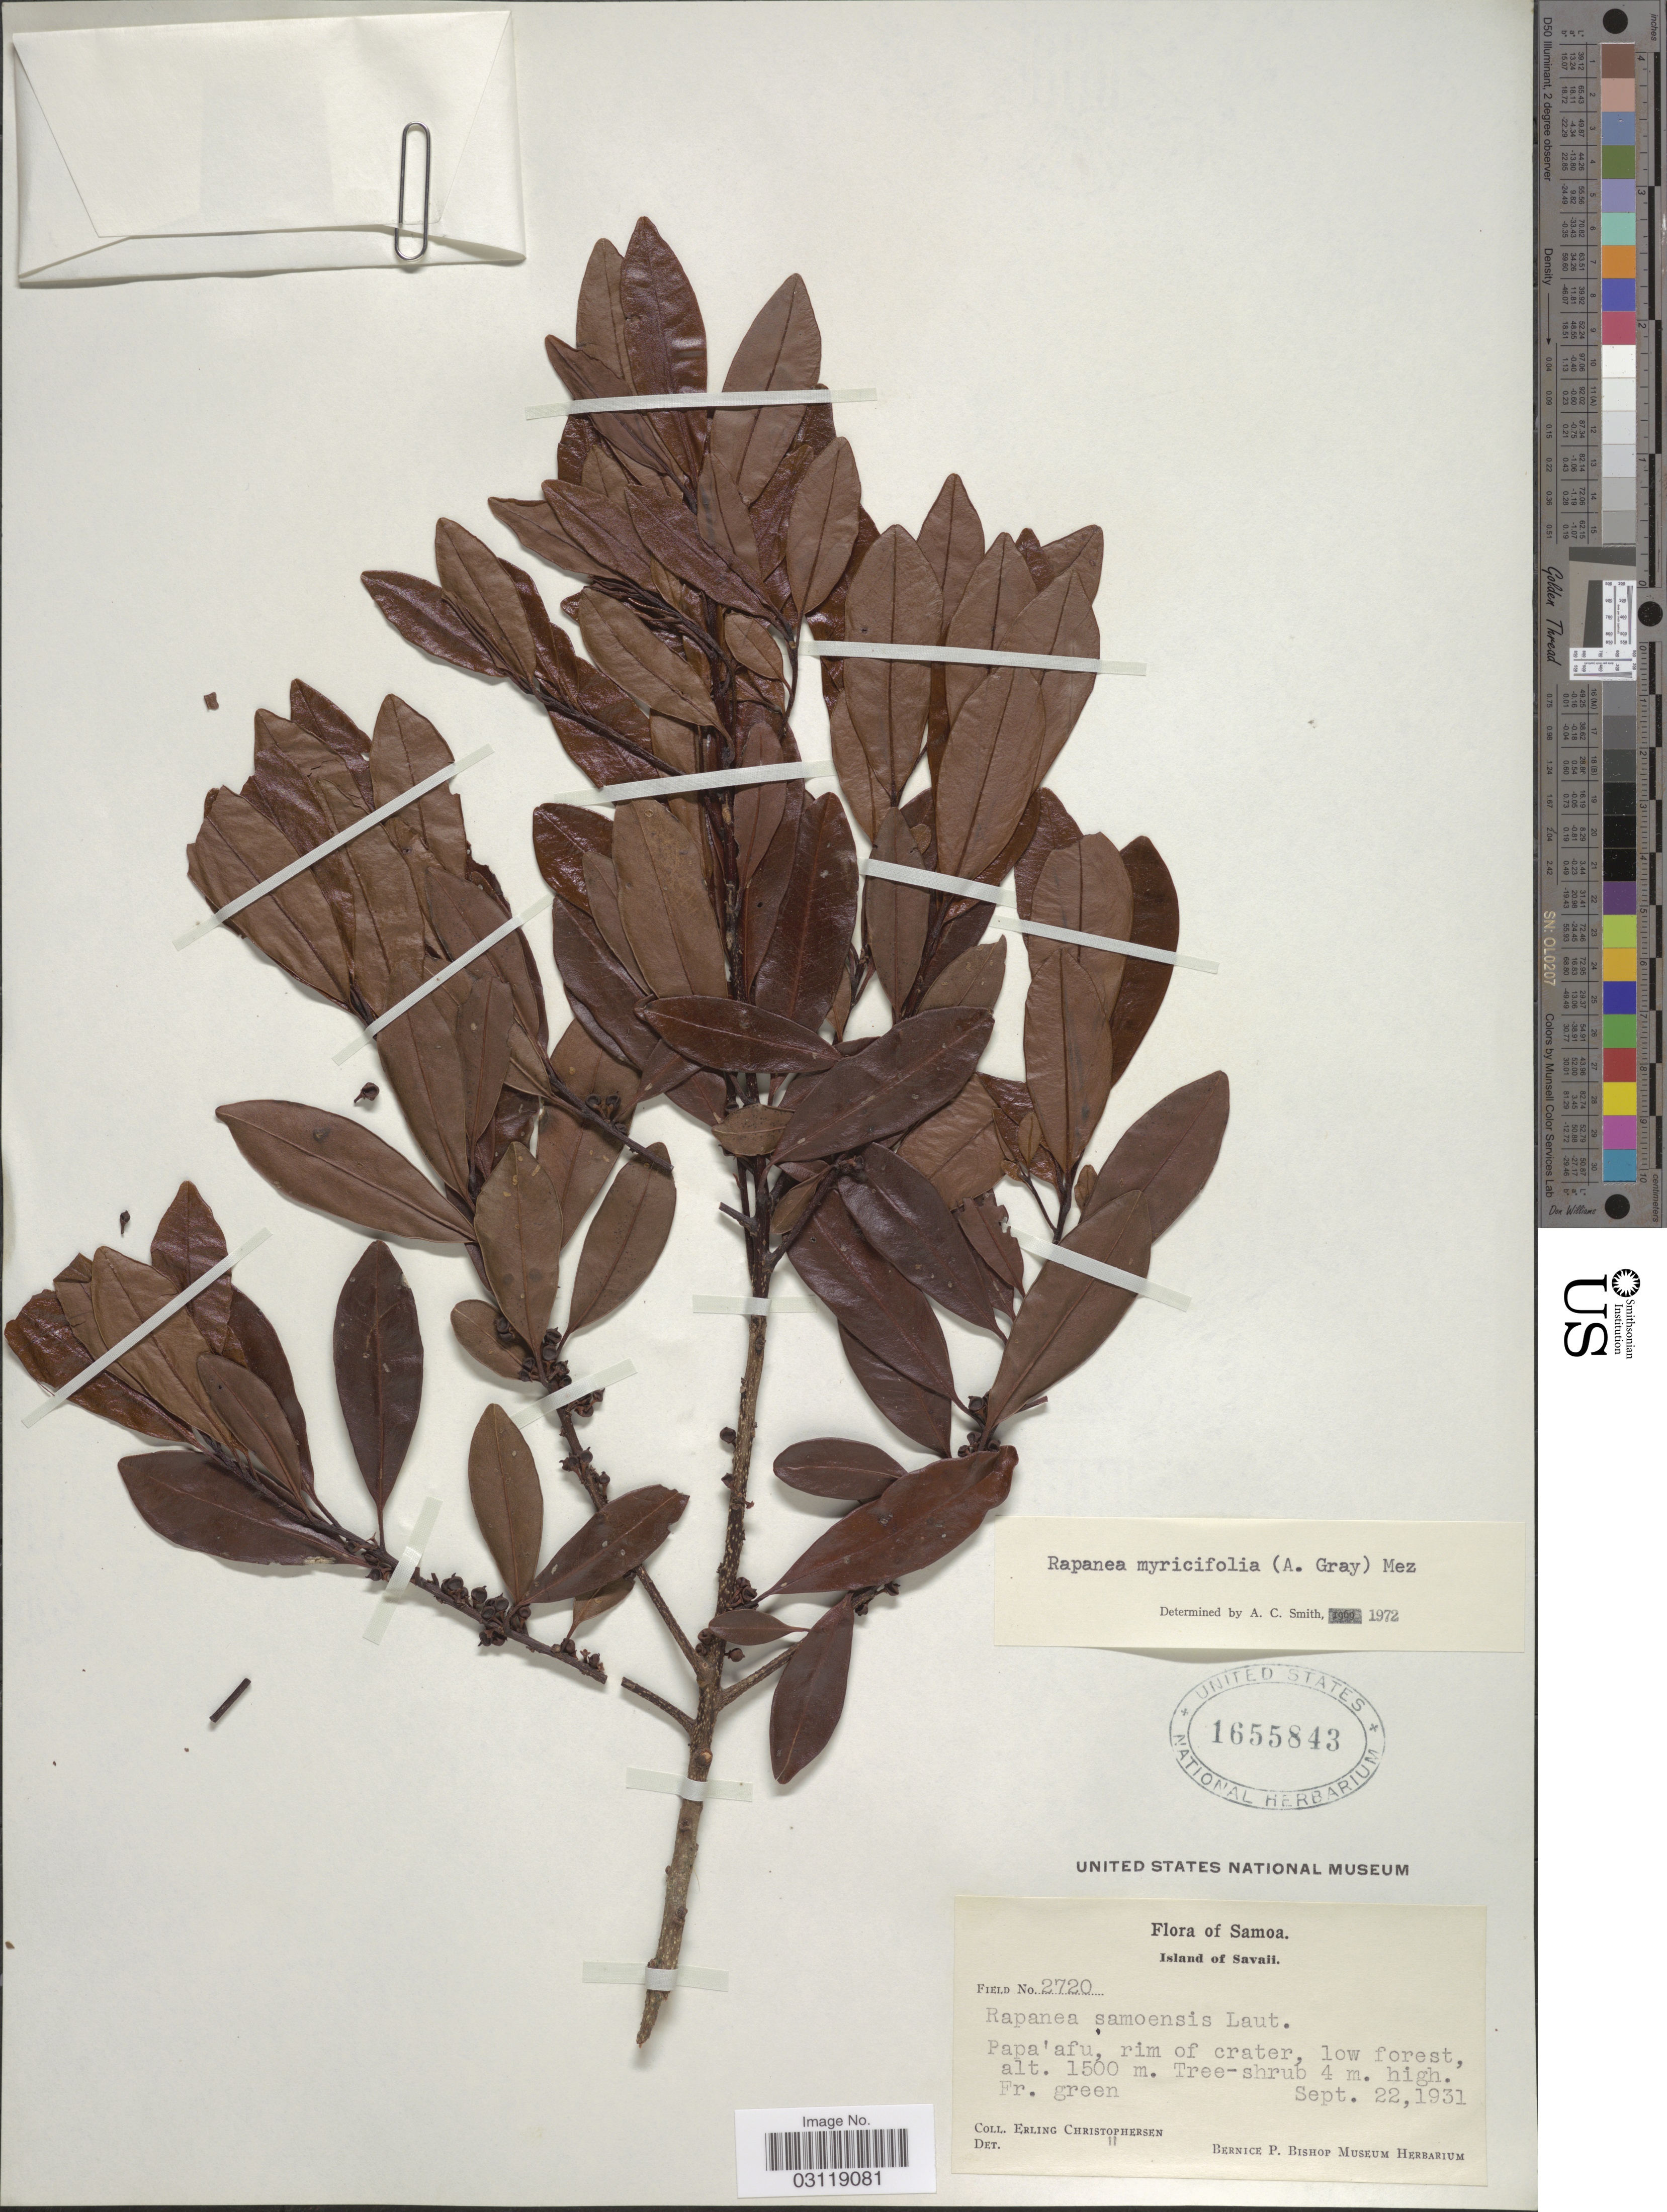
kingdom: Plantae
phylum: Tracheophyta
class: Magnoliopsida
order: Ericales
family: Primulaceae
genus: Rapanea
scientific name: Rapanea myricifolia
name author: (A. Gray) Mez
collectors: E. Christophersen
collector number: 2720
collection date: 1931-09-22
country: Samoa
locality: Samoa. Island of Savaii. Papa'afu, rim of crater.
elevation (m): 1500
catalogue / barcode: US 1655843